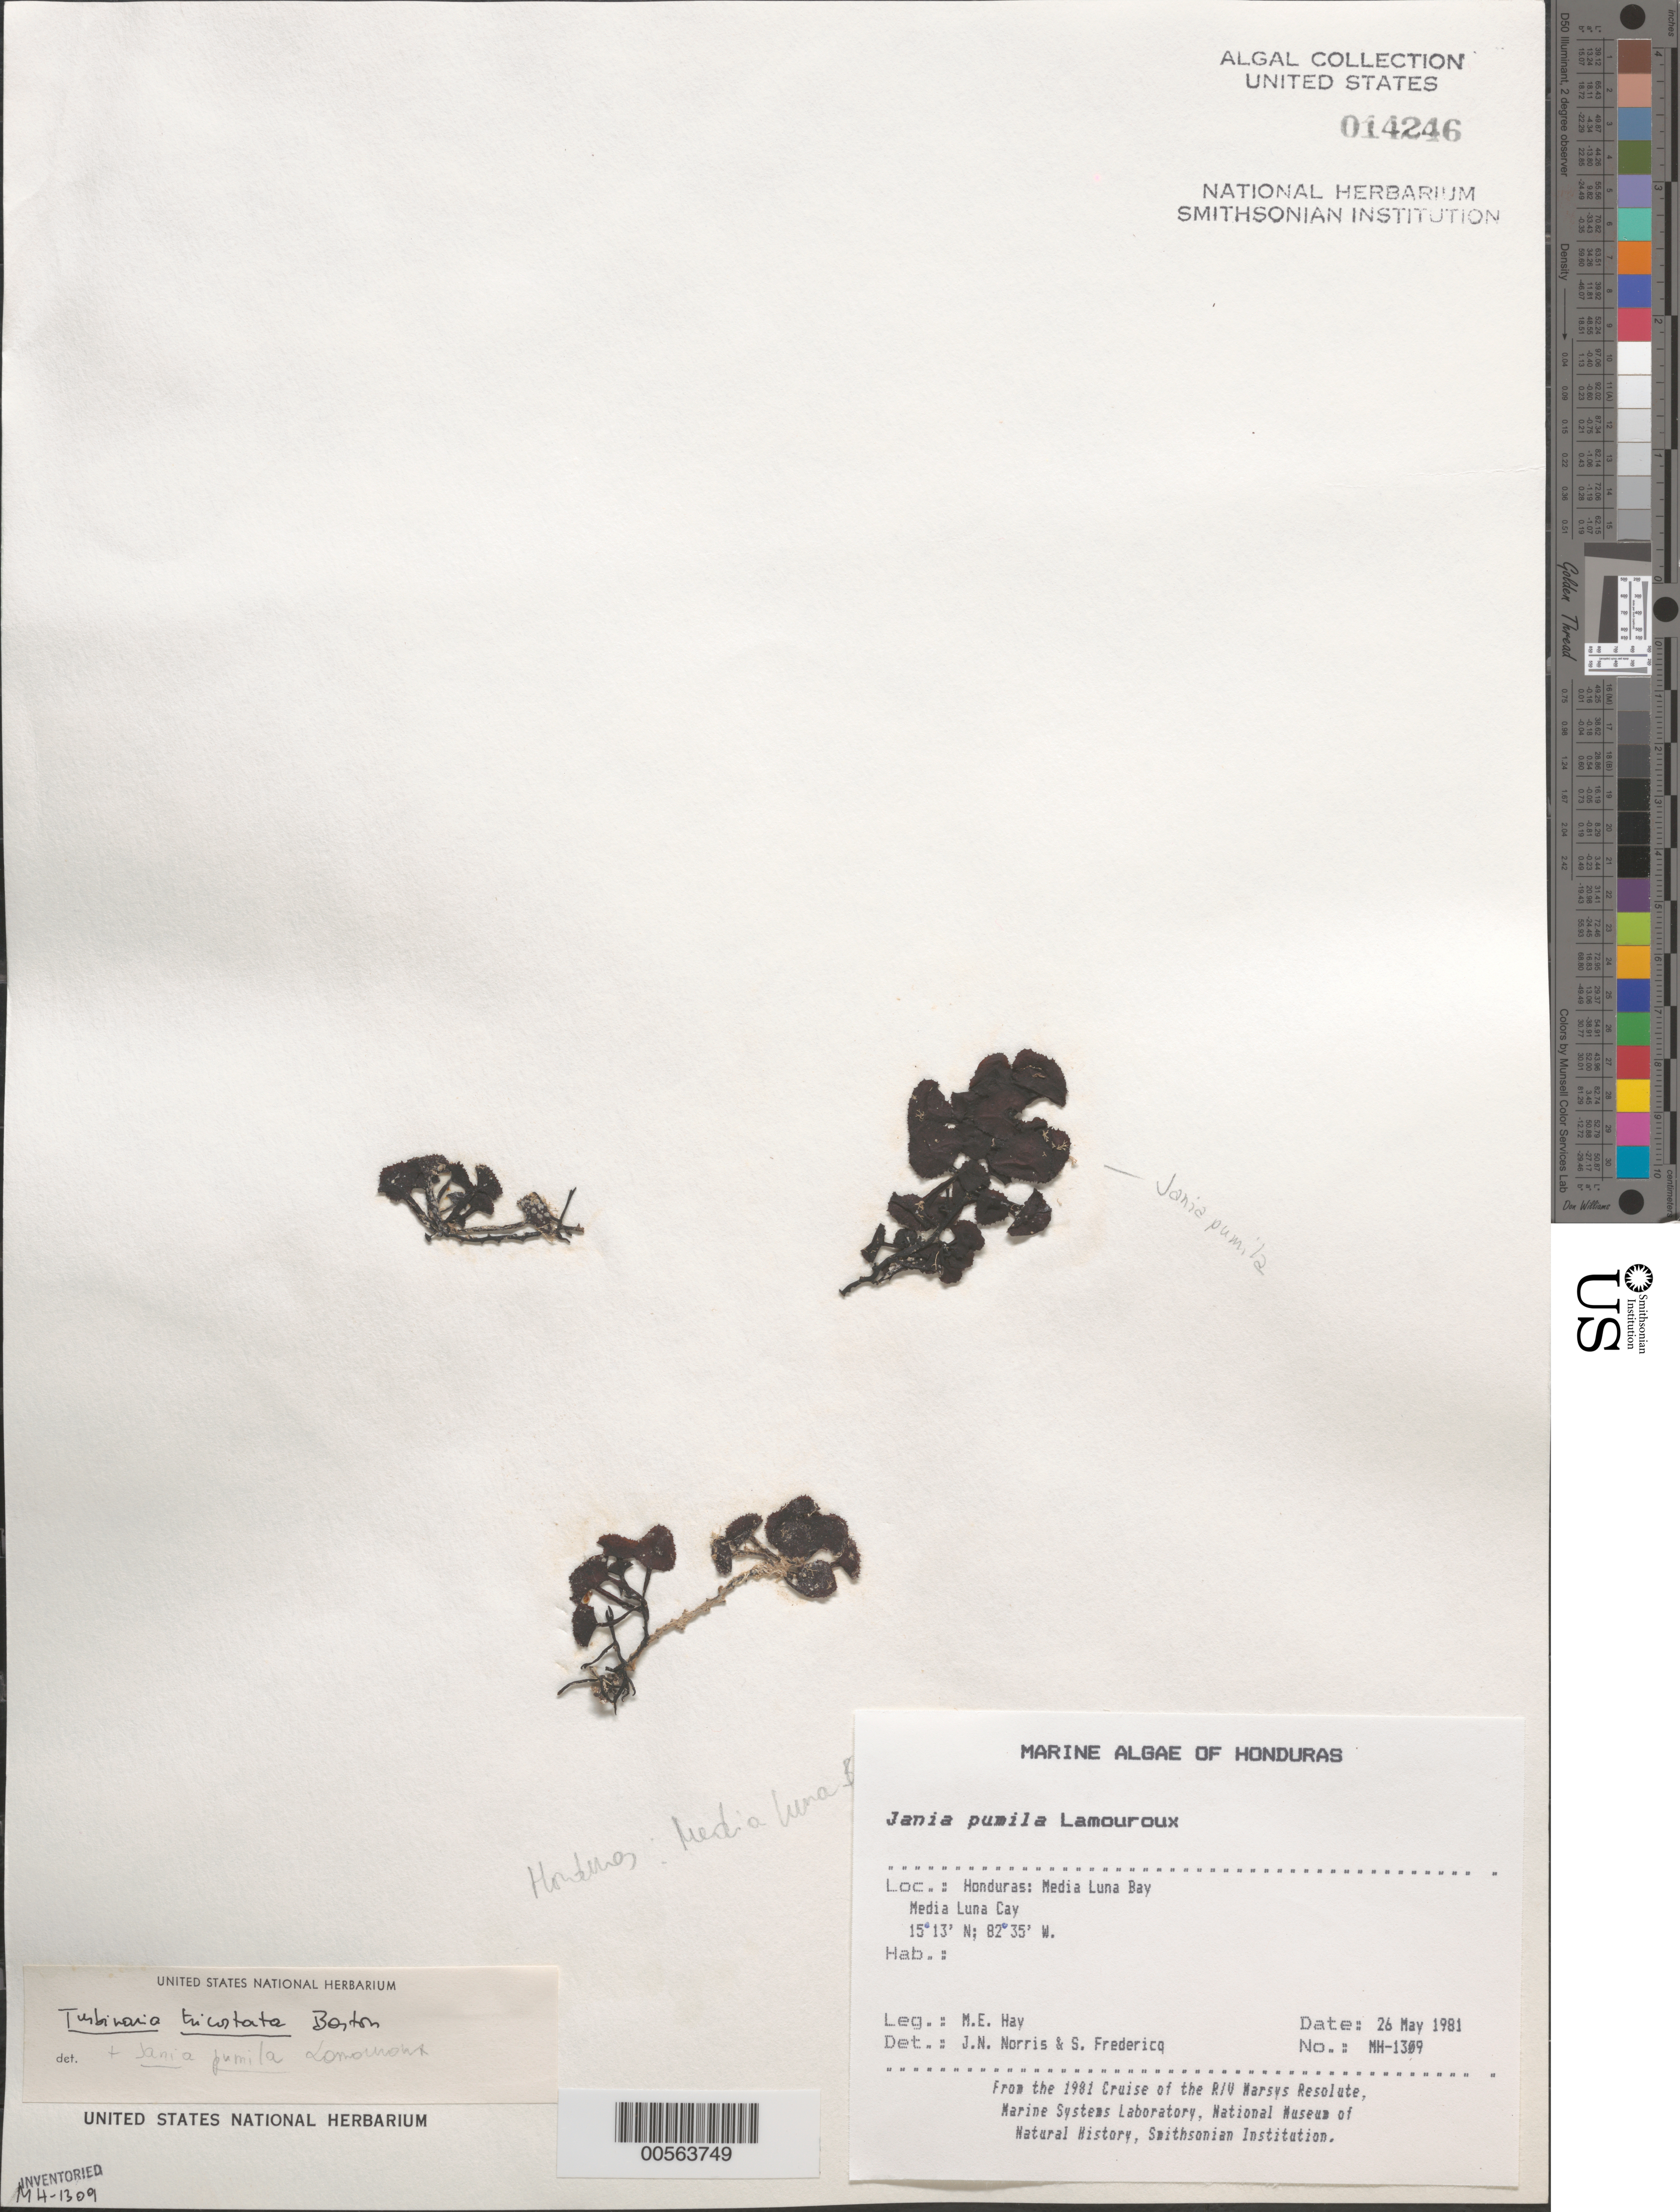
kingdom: Plantae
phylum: Rhodophyta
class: Florideophyceae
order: Corallinales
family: Corallinaceae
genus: Jania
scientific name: Jania pumila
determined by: Norris, J. N.; Fredericq, S.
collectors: M. E. Hay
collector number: MEH-1309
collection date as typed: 26 May 1981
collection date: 1981-05-26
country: Honduras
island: Media Luna Cay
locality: Media Luna Bay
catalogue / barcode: US 14246